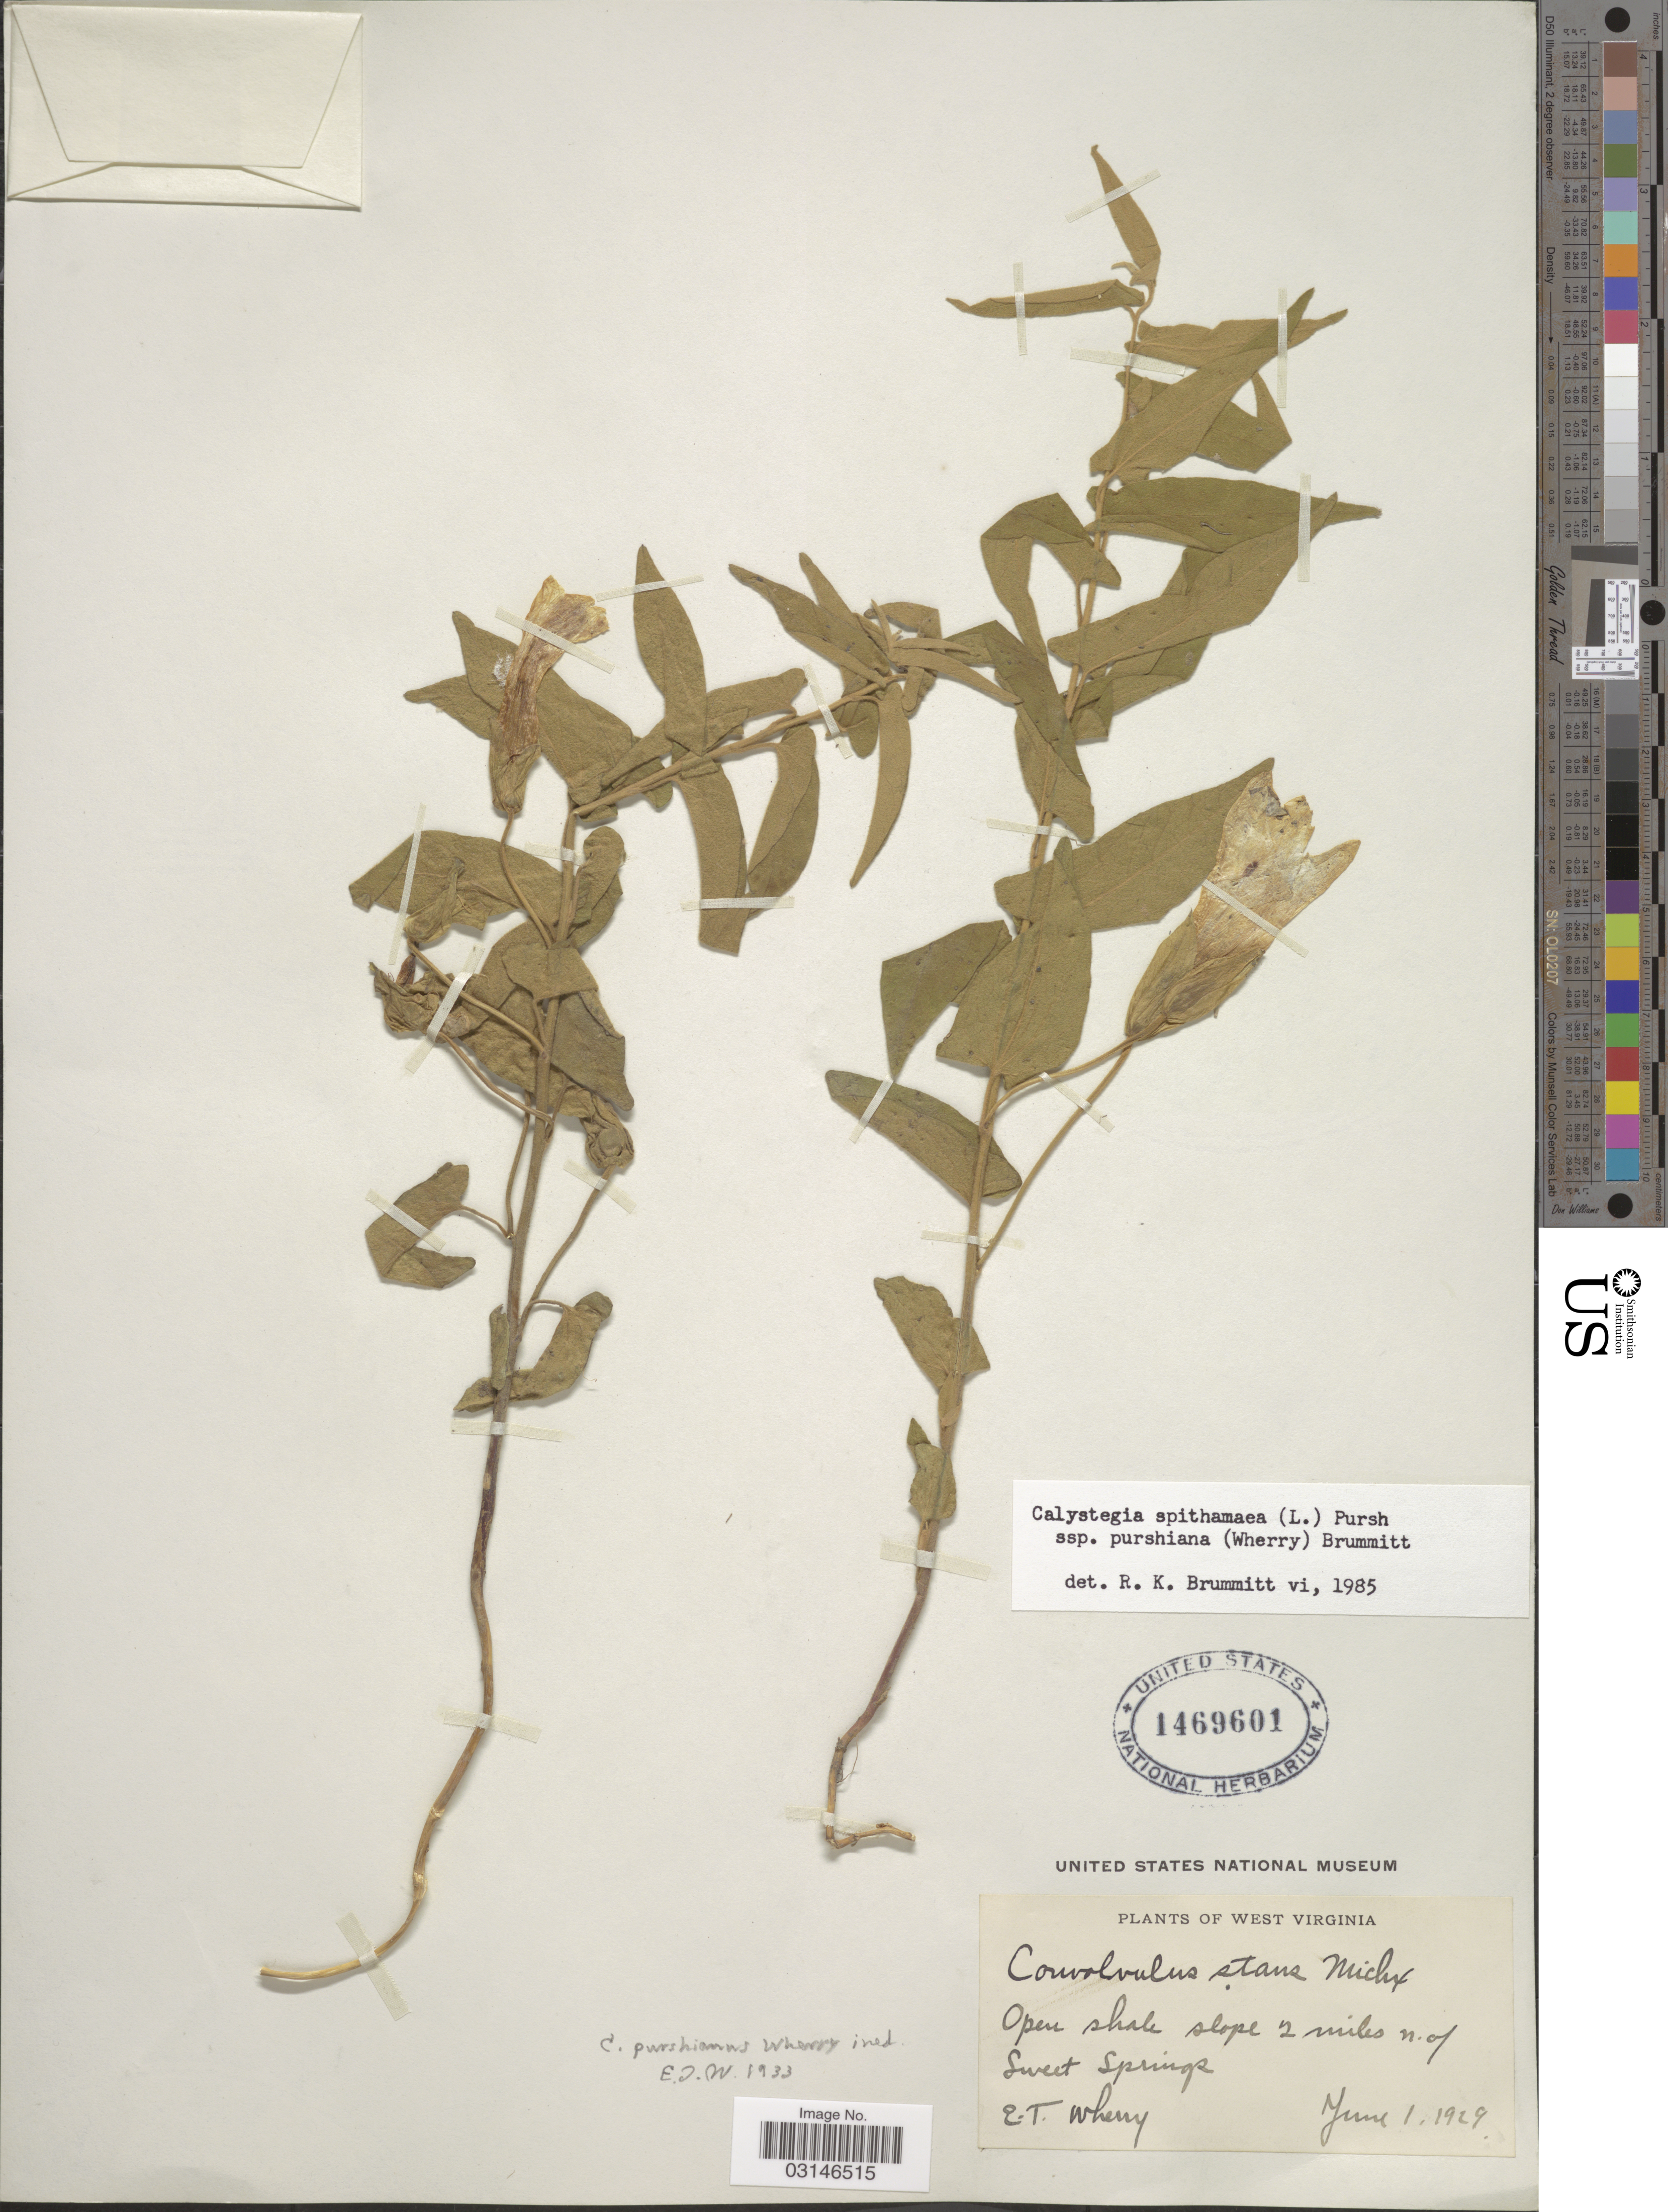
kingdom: Plantae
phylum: Tracheophyta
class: Magnoliopsida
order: Solanales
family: Convolvulaceae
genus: Calystegia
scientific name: Calystegia spithamaea subsp. purshiana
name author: (Wherry) Brummitt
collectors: E. T. Wherry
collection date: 1929-06-01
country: United States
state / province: West Virginia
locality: Open shale slope 2 miles n. of Sweet Springs.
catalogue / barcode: US 1469601